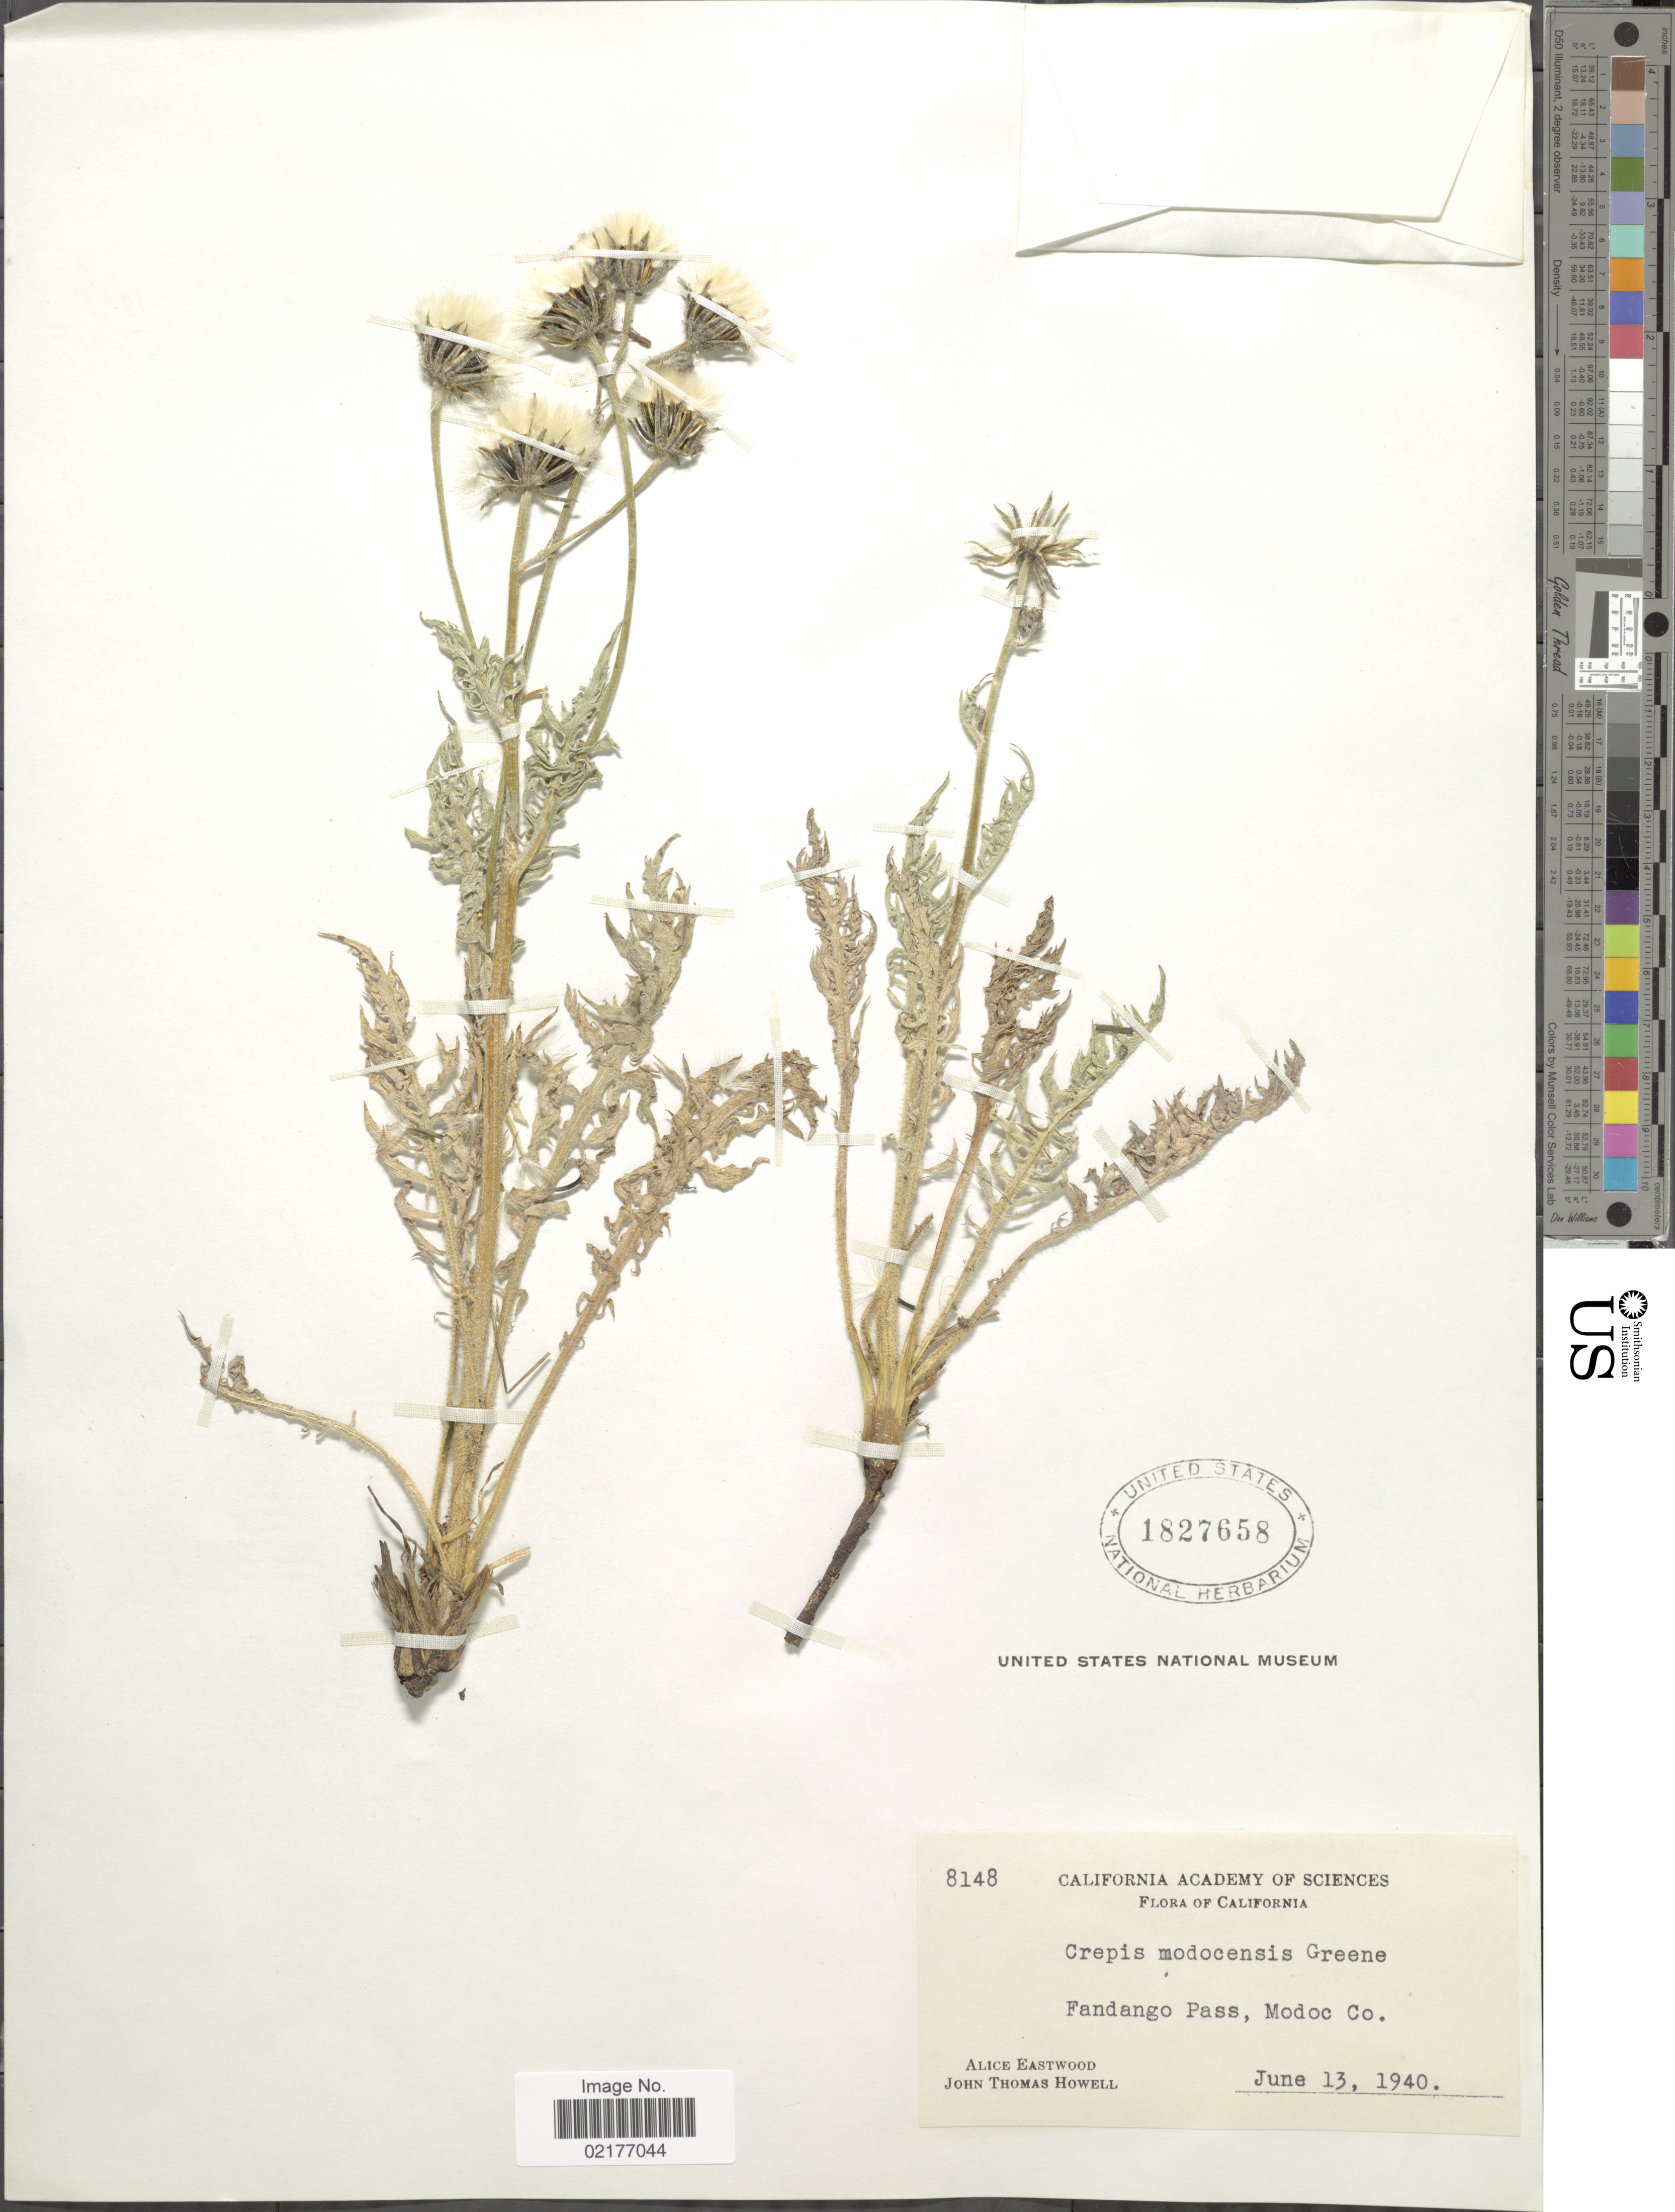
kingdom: Plantae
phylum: Tracheophyta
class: Magnoliopsida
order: Asterales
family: Asteraceae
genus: Crepis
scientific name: Crepis modocensis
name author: Greene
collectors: A. Eastwood & J. T. Howell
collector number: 8148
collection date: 1940-06-13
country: United States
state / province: California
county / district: Modoc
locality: Fandango Pass, Modoc Co.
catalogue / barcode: US 1827658